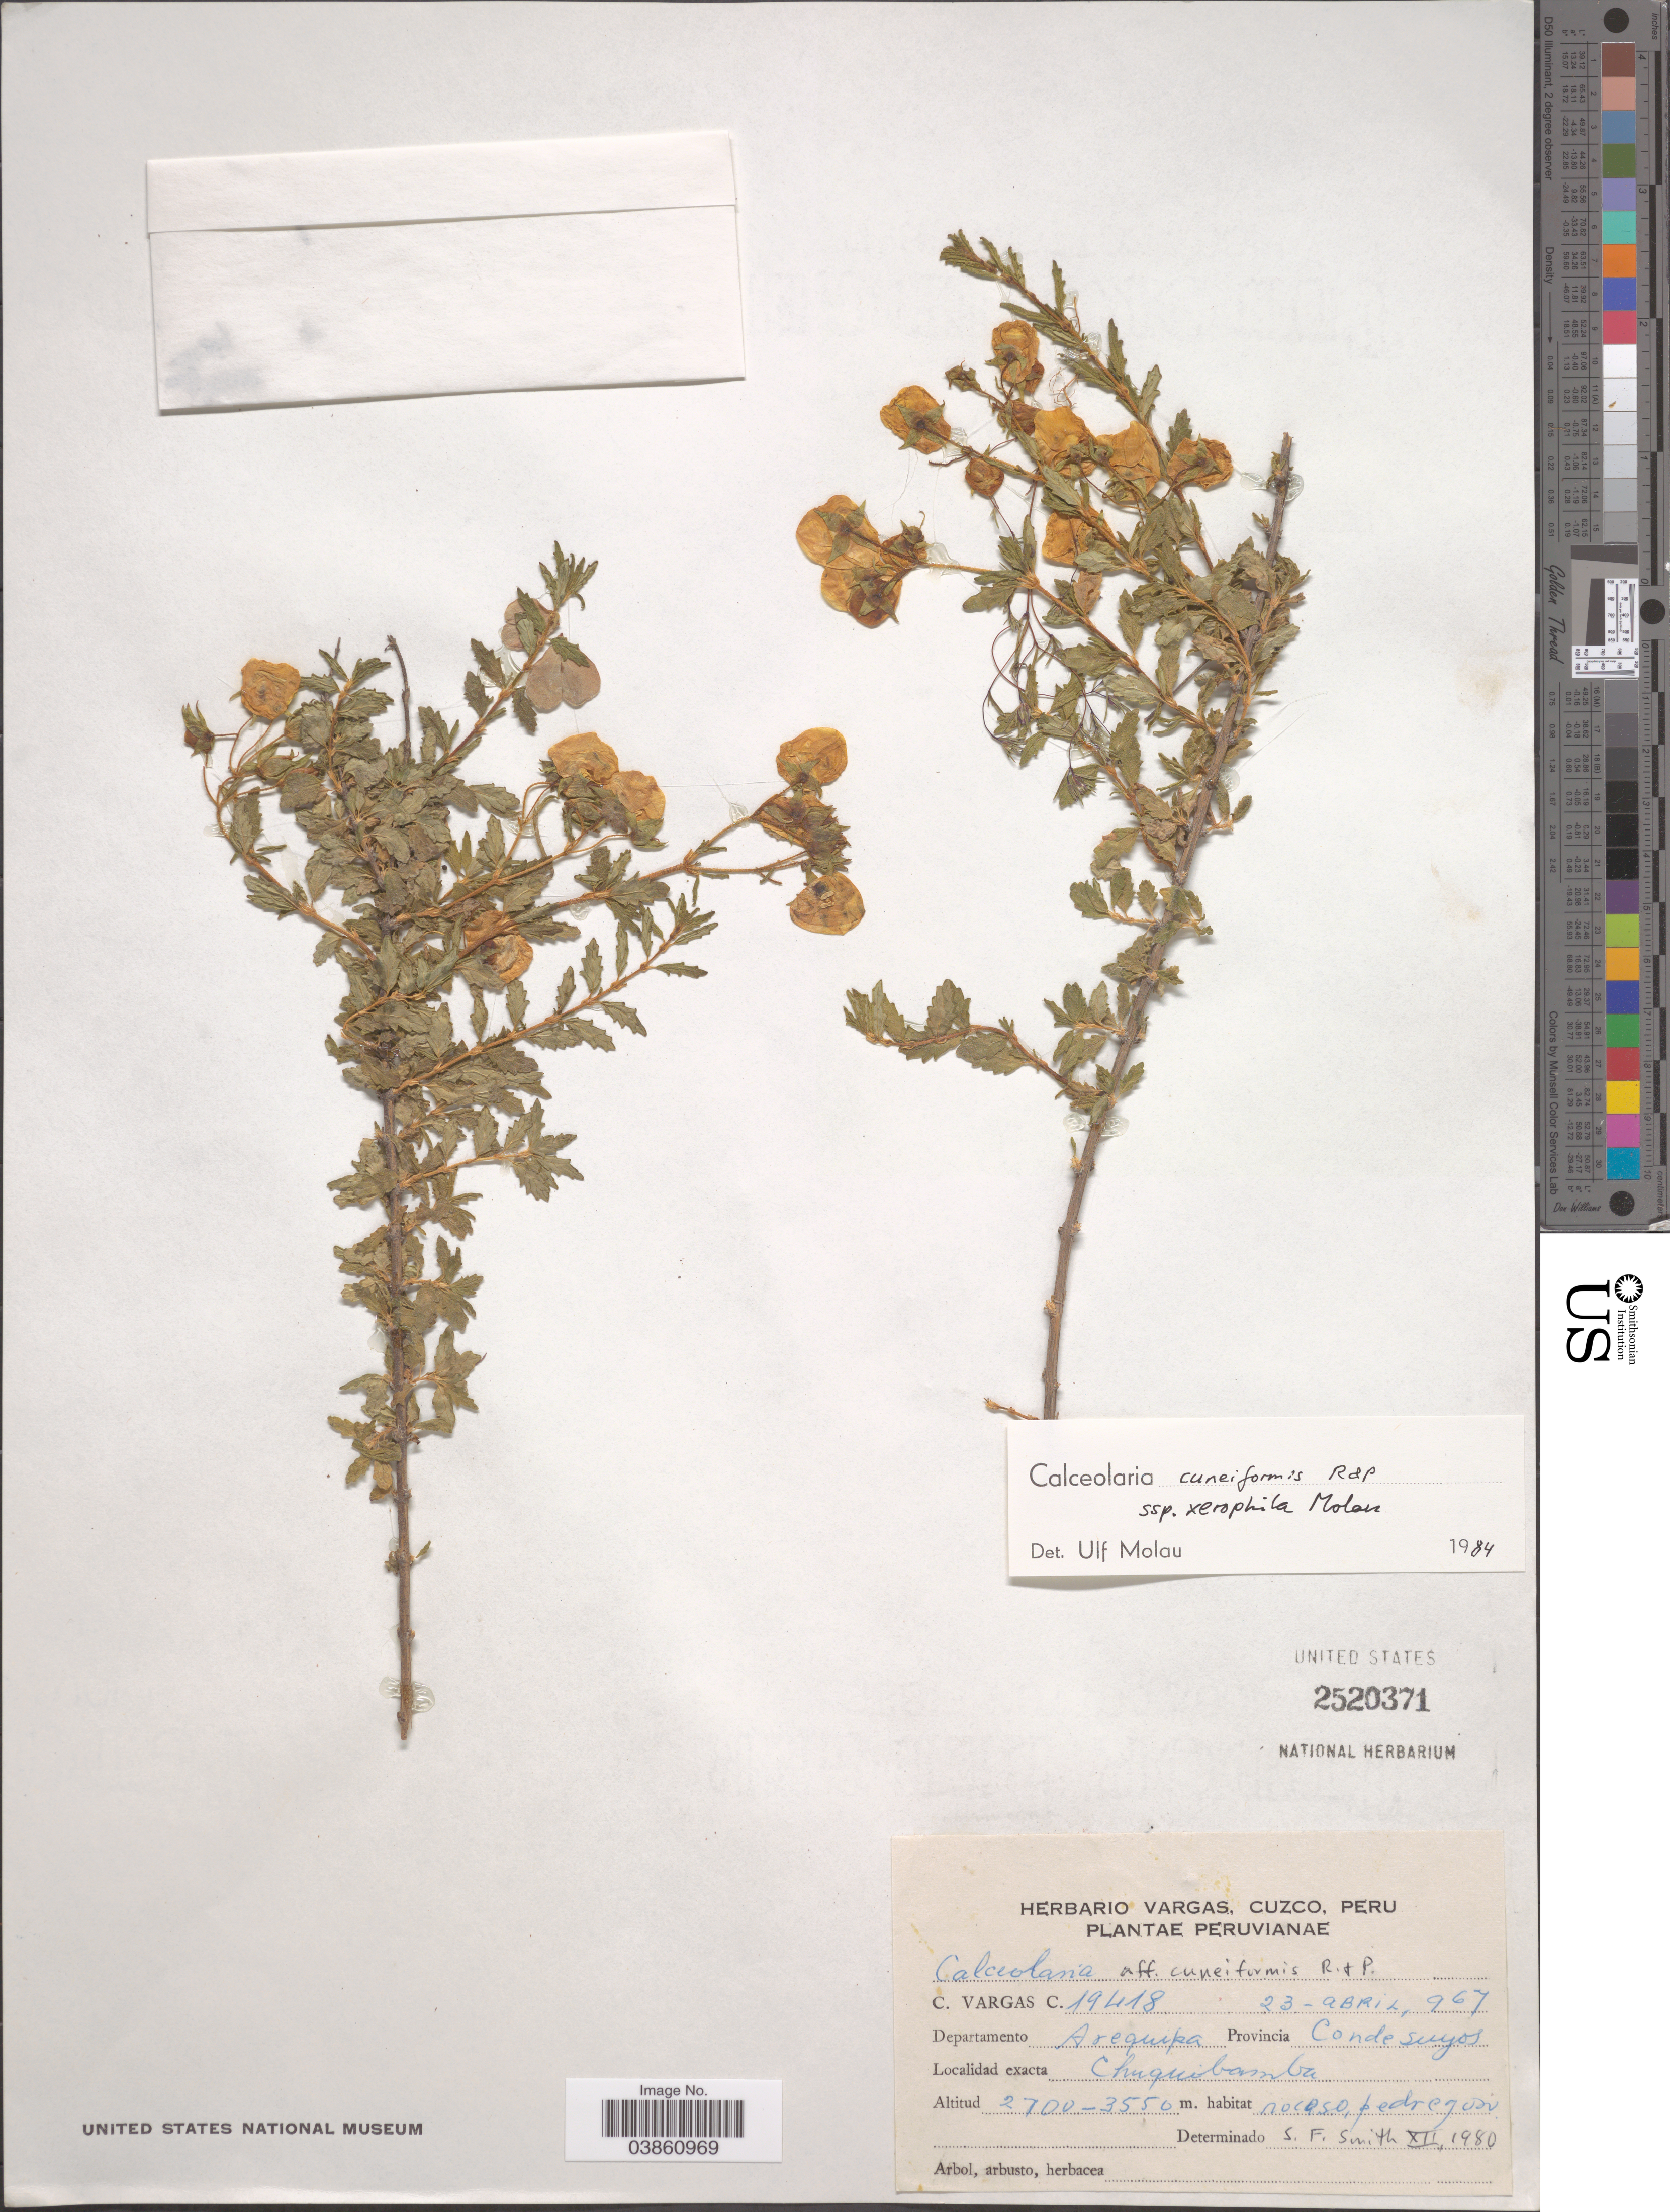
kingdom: Plantae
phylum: Tracheophyta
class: Magnoliopsida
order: Lamiales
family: Calceolariaceae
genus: Calceolaria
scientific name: Calceolaria cuneiformis subsp. xerophila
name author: Molau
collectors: C. Vargas Calderón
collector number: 19418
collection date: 1967-04-23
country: Peru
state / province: Arequipa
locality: Departamento Arequipa, Provincia Condesuyos. Chuquibamba.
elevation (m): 2700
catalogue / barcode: US 2520371